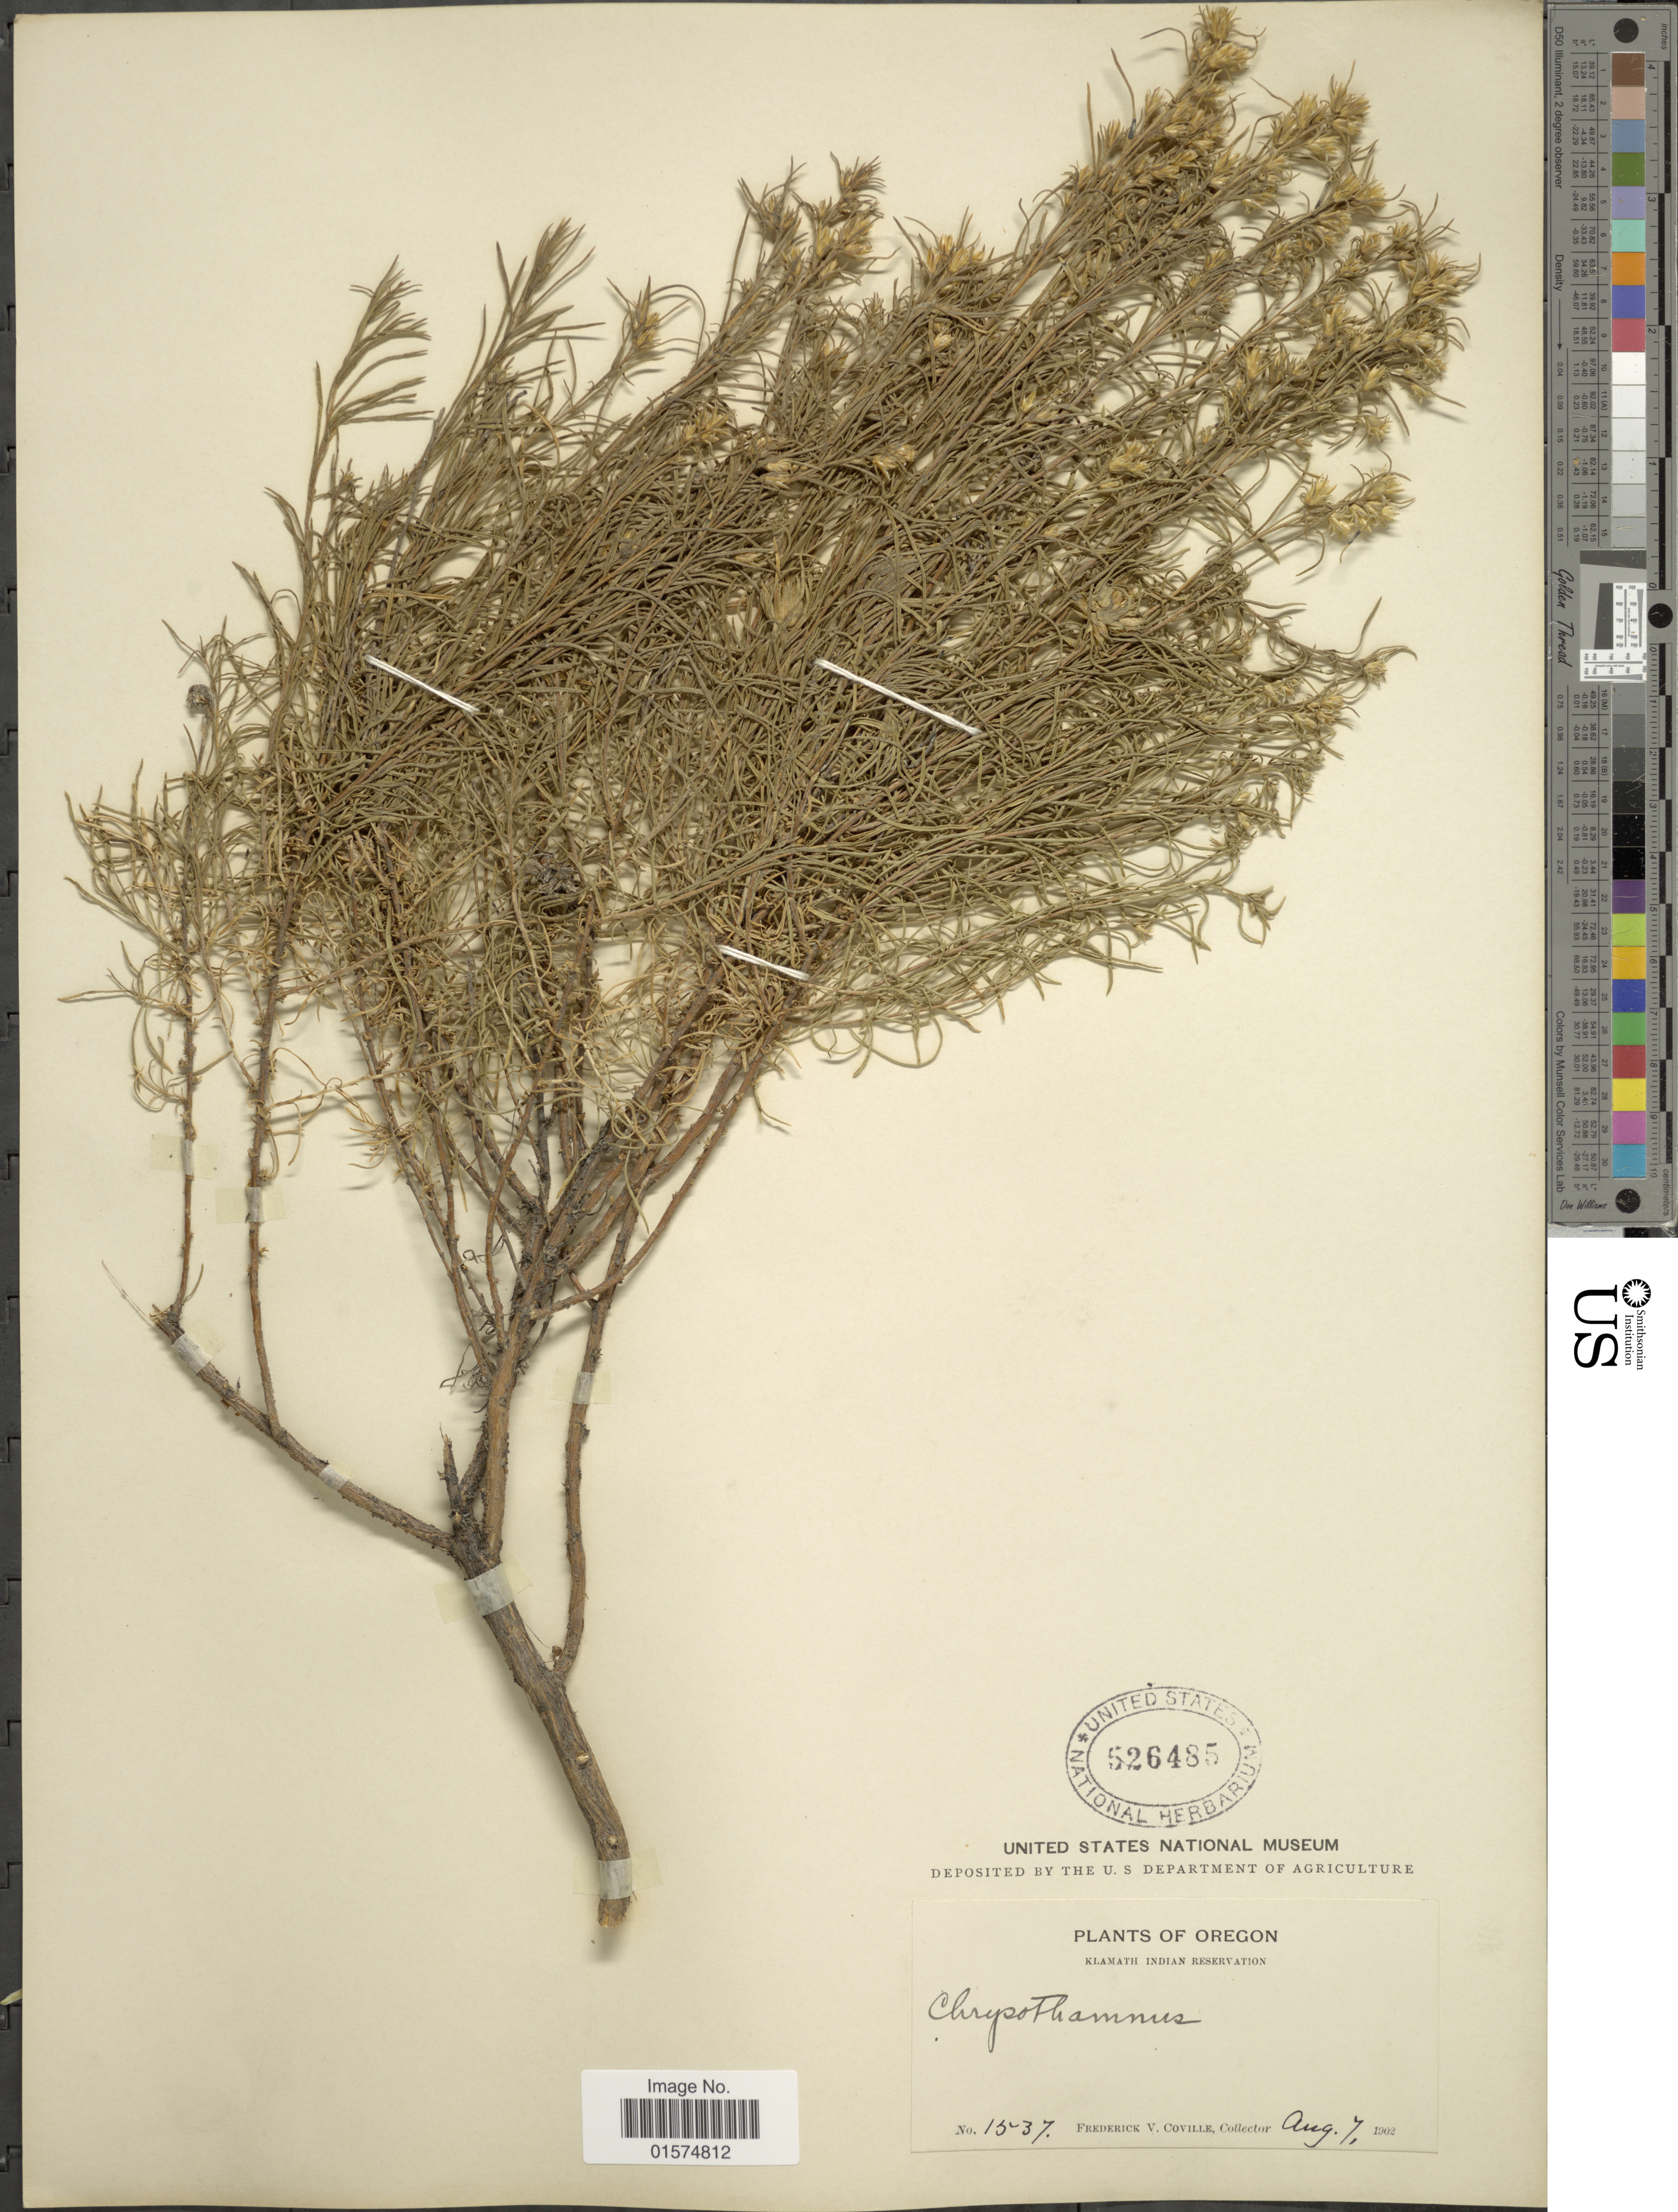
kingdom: Plantae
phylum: Tracheophyta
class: Magnoliopsida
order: Asterales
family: Asteraceae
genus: Ericameria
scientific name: Ericameria bloomeri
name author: (A. Gray) J.F. Macbr.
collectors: F. V. Coville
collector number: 1537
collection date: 1902-08-07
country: United States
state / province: Oregon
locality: Klamath Indian Reservation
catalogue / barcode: US 526485